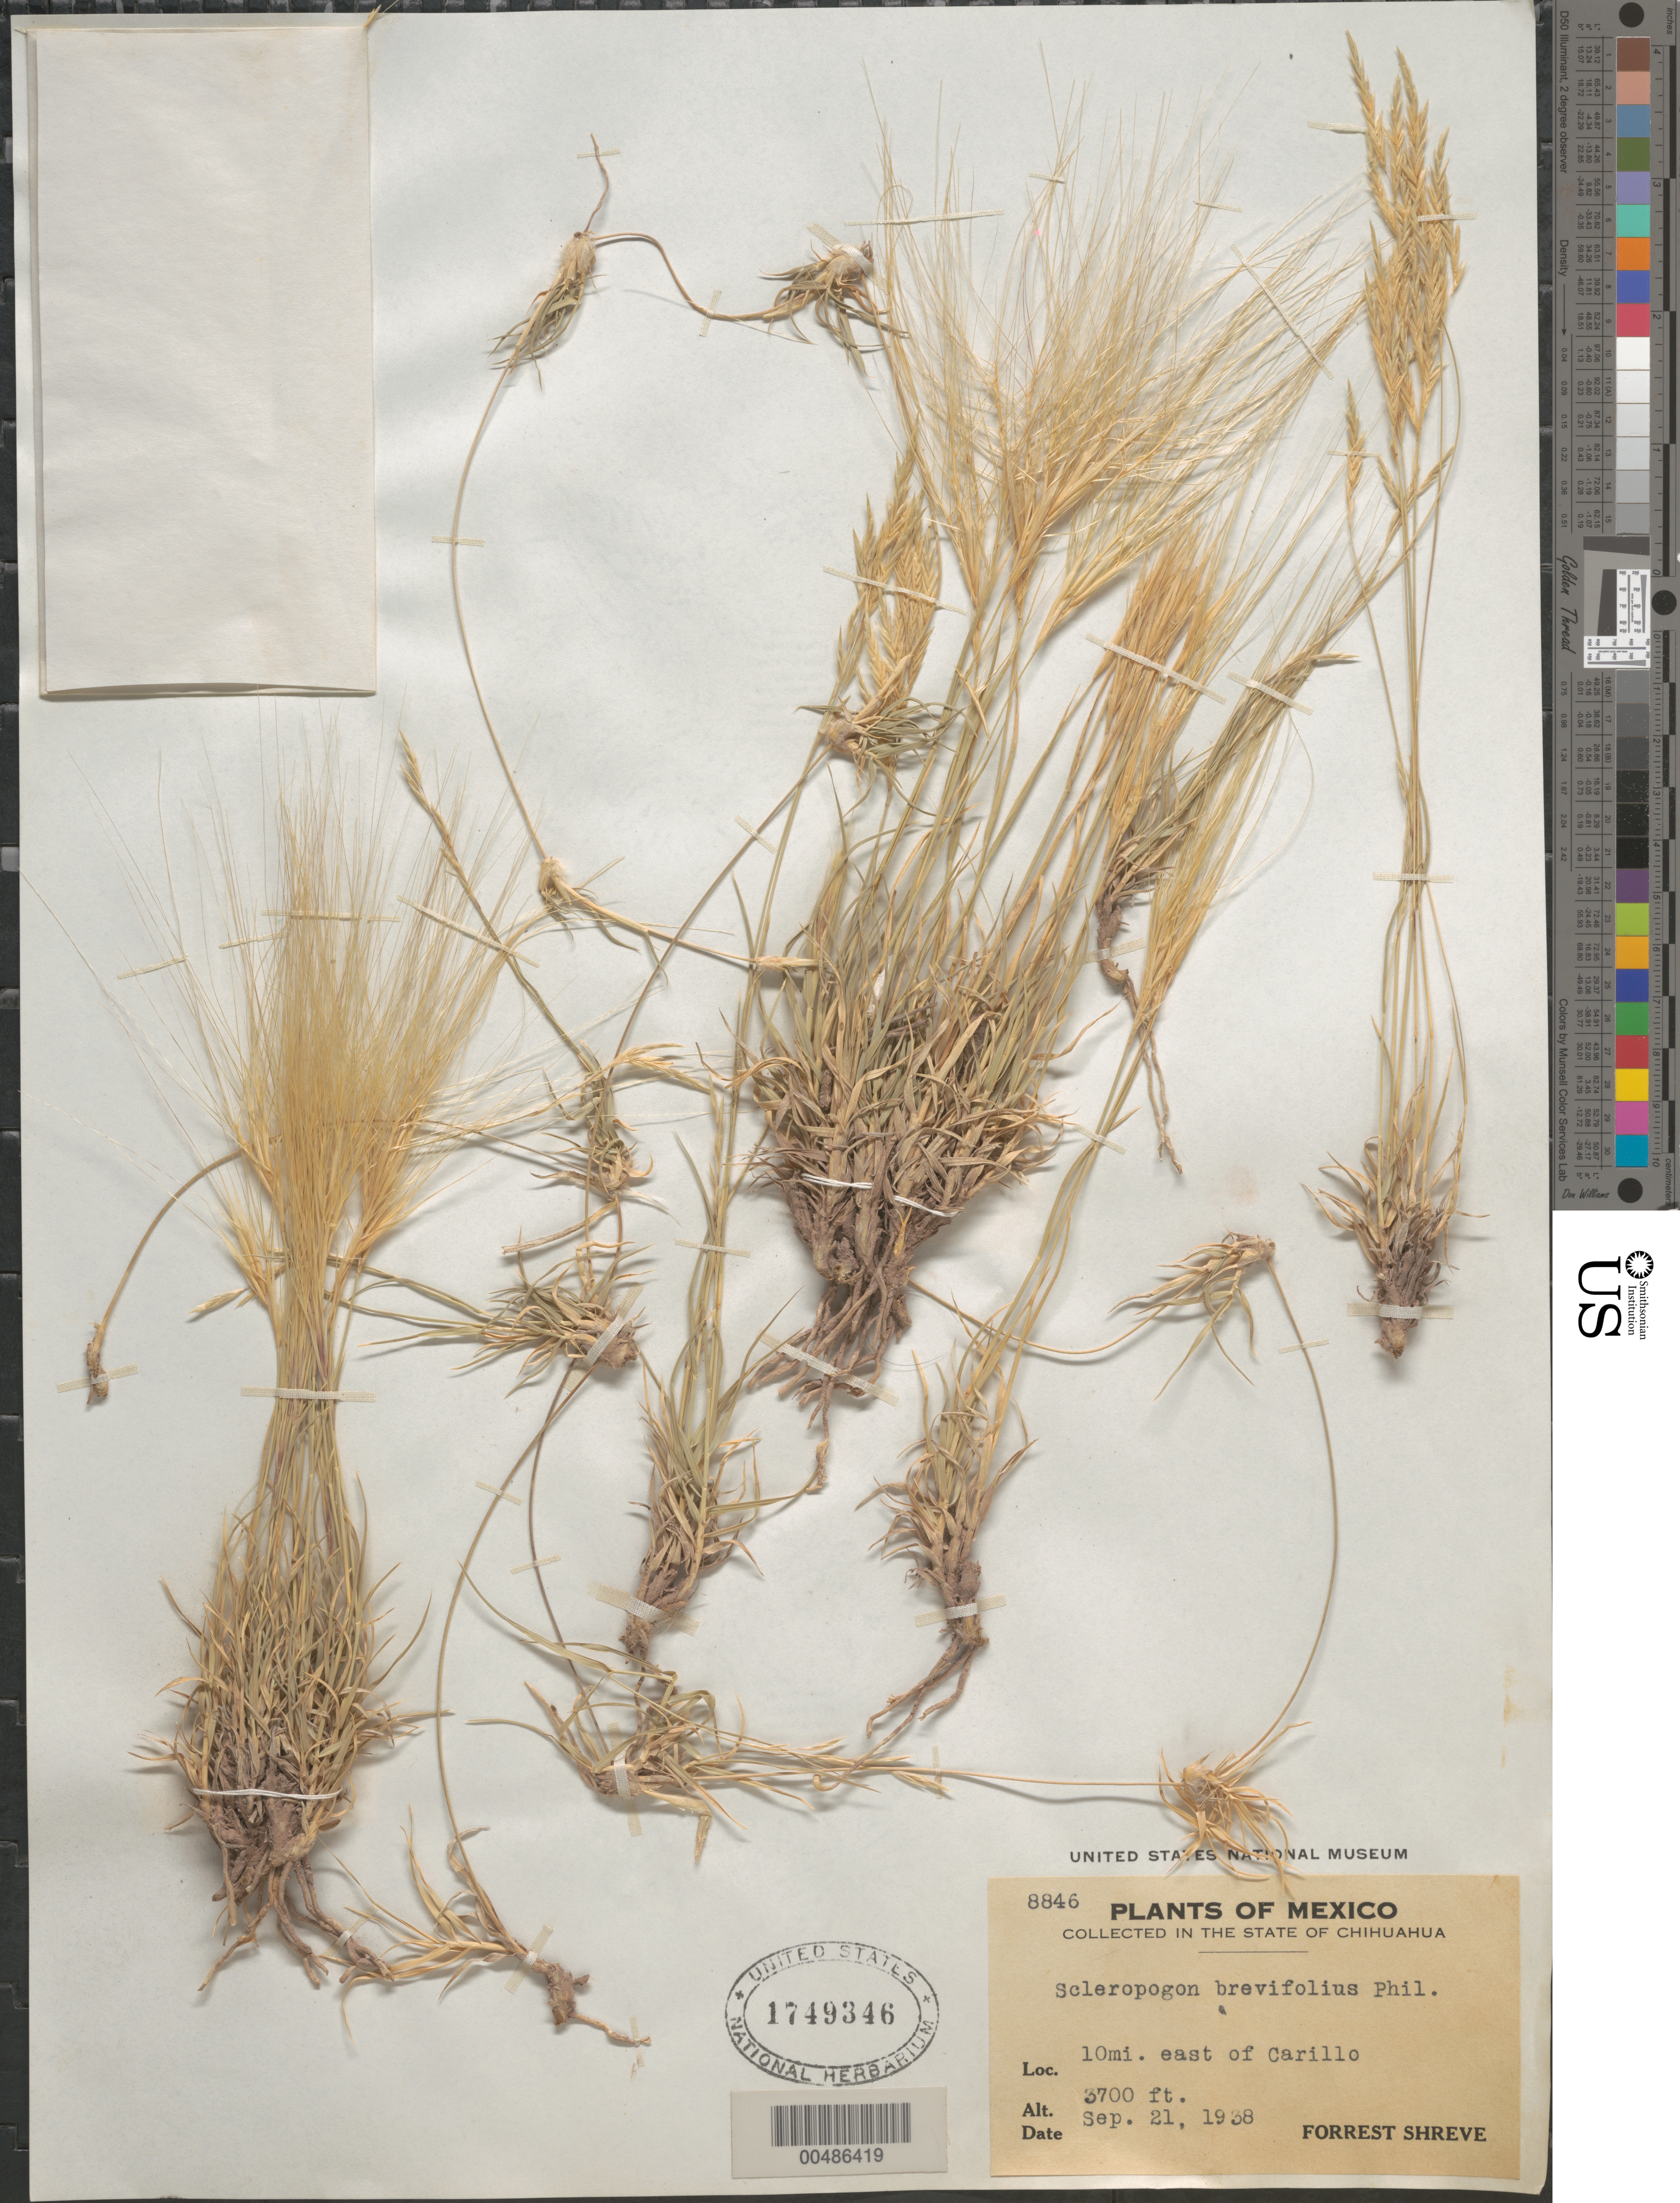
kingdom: Plantae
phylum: Tracheophyta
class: Liliopsida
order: Poales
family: Poaceae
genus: Scleropogon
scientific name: Scleropogon brevifolius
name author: Phil.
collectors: F. Shreve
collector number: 8846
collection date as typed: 21 Sep 1938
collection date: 1938-09-21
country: Mexico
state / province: Chihuahua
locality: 10 mi E of Carillo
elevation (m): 1128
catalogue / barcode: US 1749346